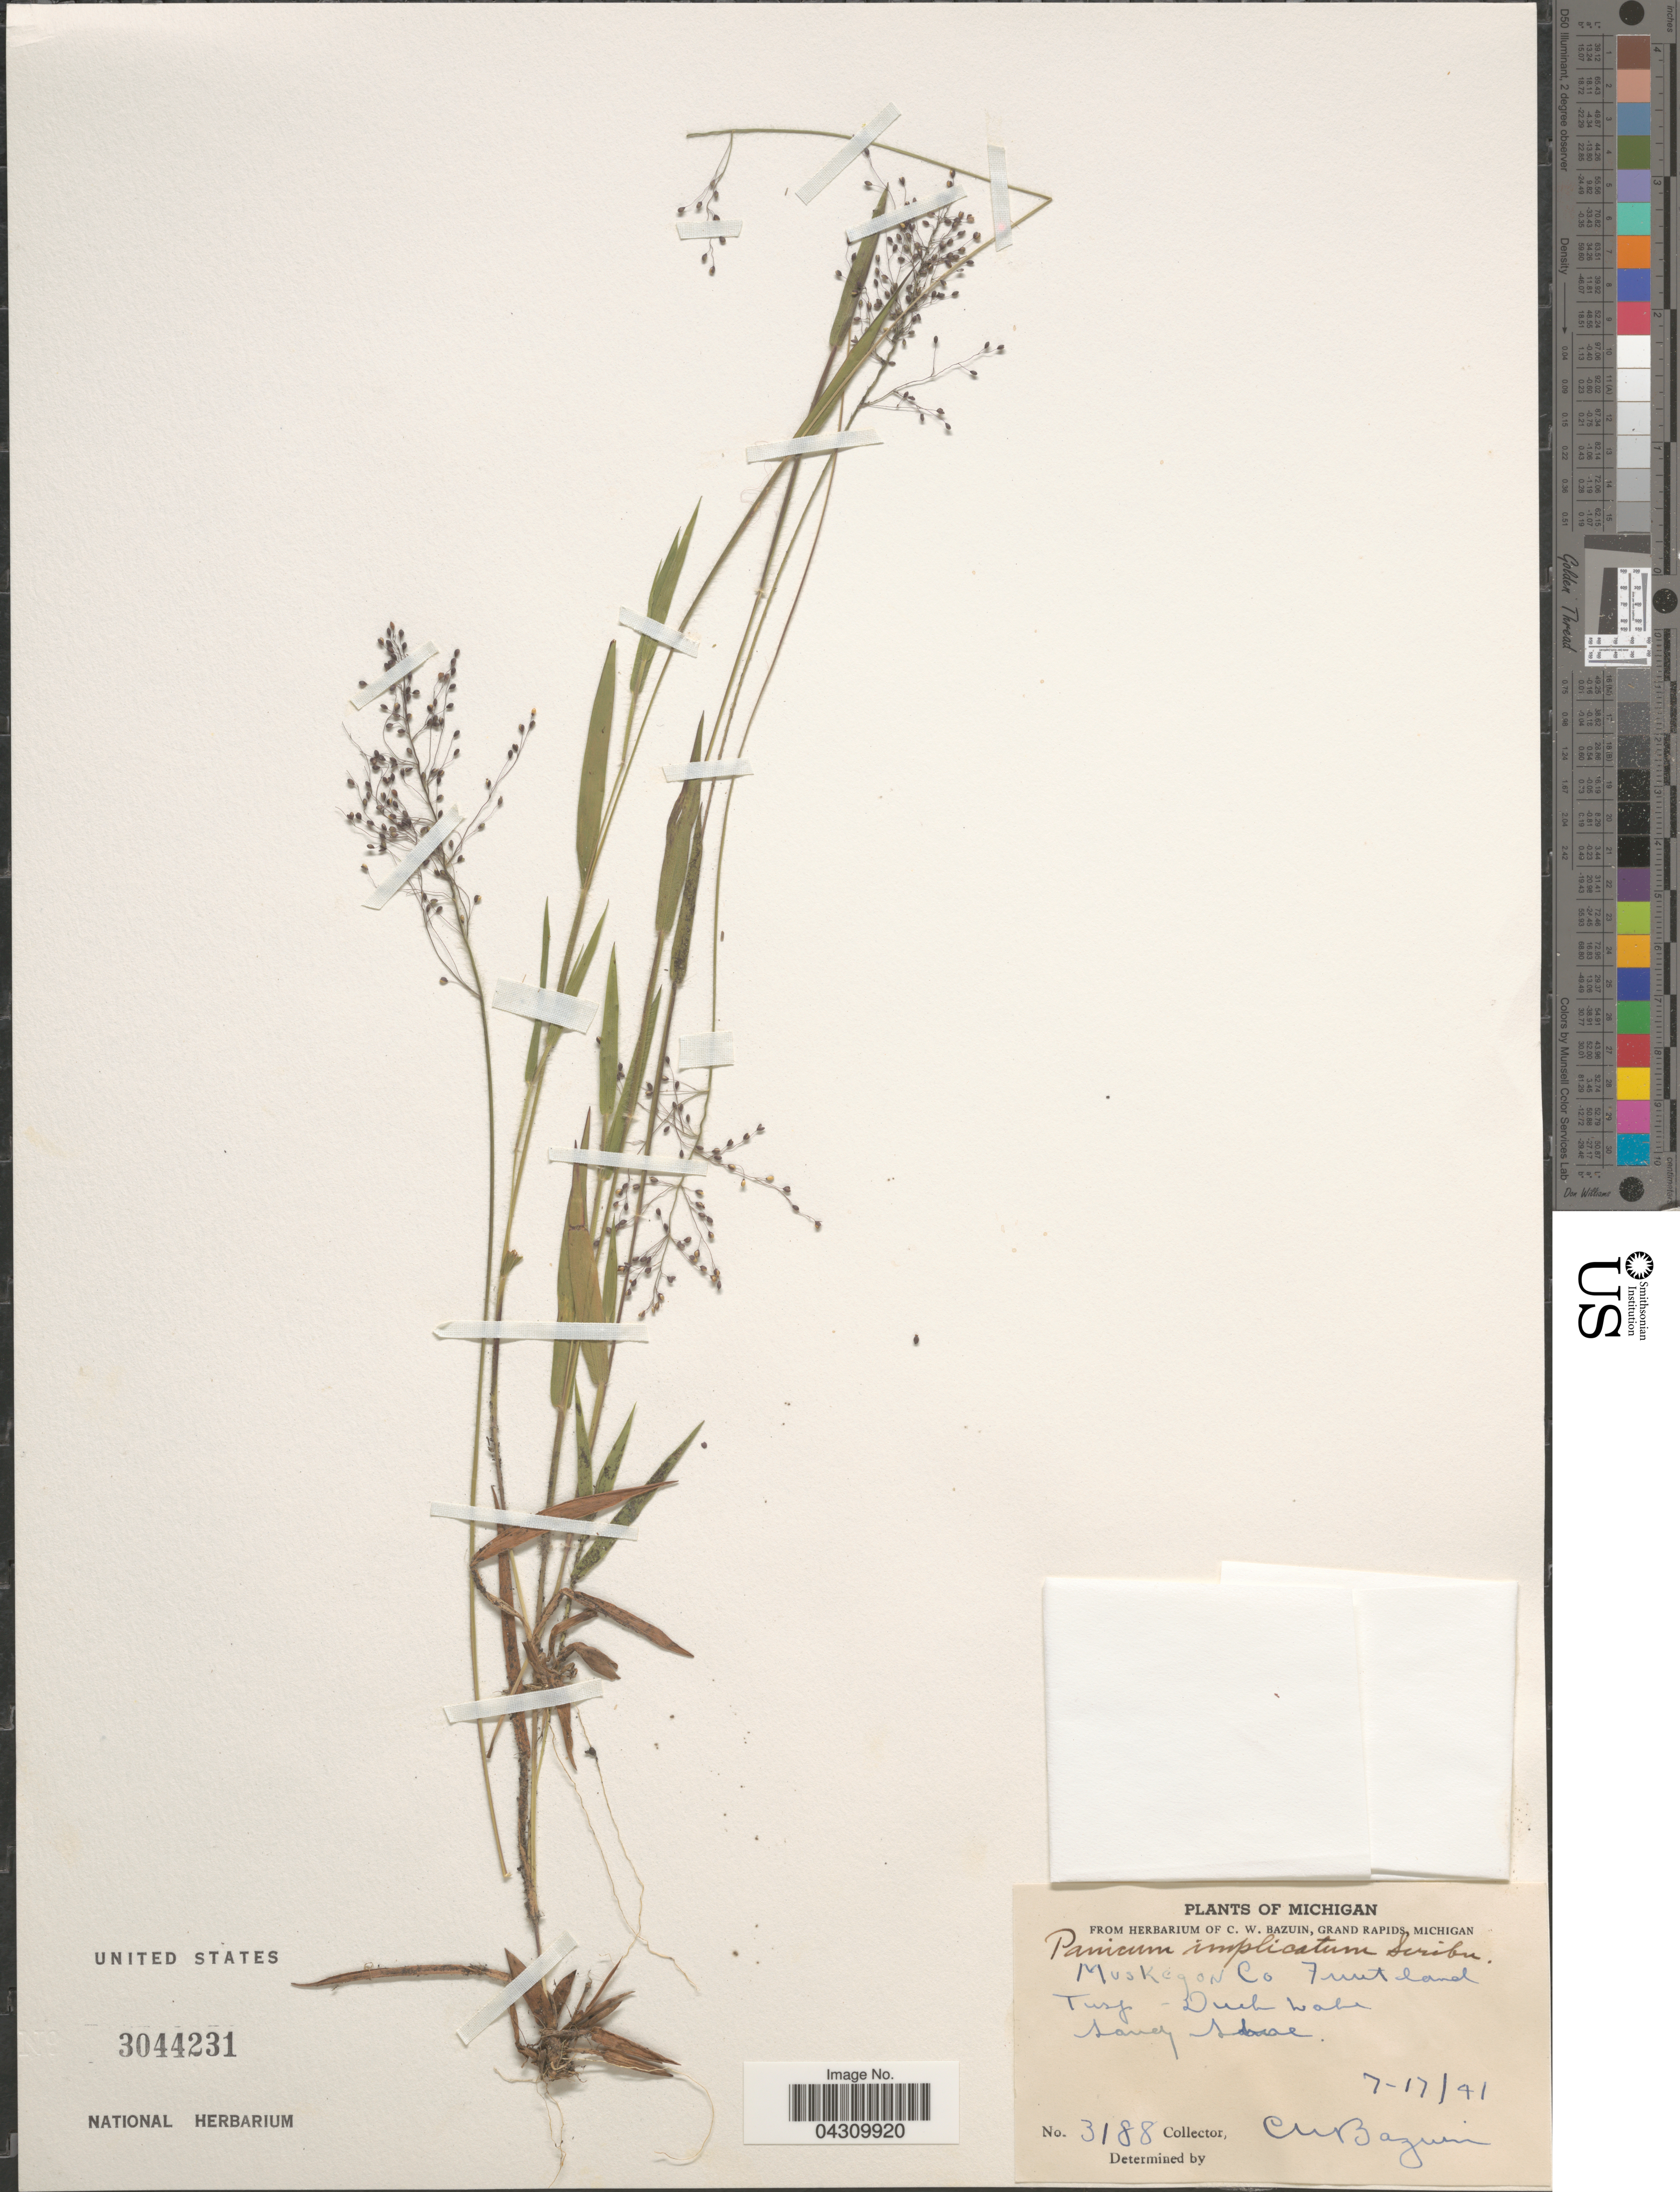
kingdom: Plantae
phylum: Tracheophyta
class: Liliopsida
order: Poales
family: Poaceae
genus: Dichanthelium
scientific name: Dichanthelium acuminatum var. acuminatum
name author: (Sw.) Gould & C.A. Clark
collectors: C. Bazuin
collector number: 3188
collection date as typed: Transcribed d/m/y: 17/7/41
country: United States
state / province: Michigan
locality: Muskegon Co. Fruitland. Turf-Duck Lake.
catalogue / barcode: US 3044231